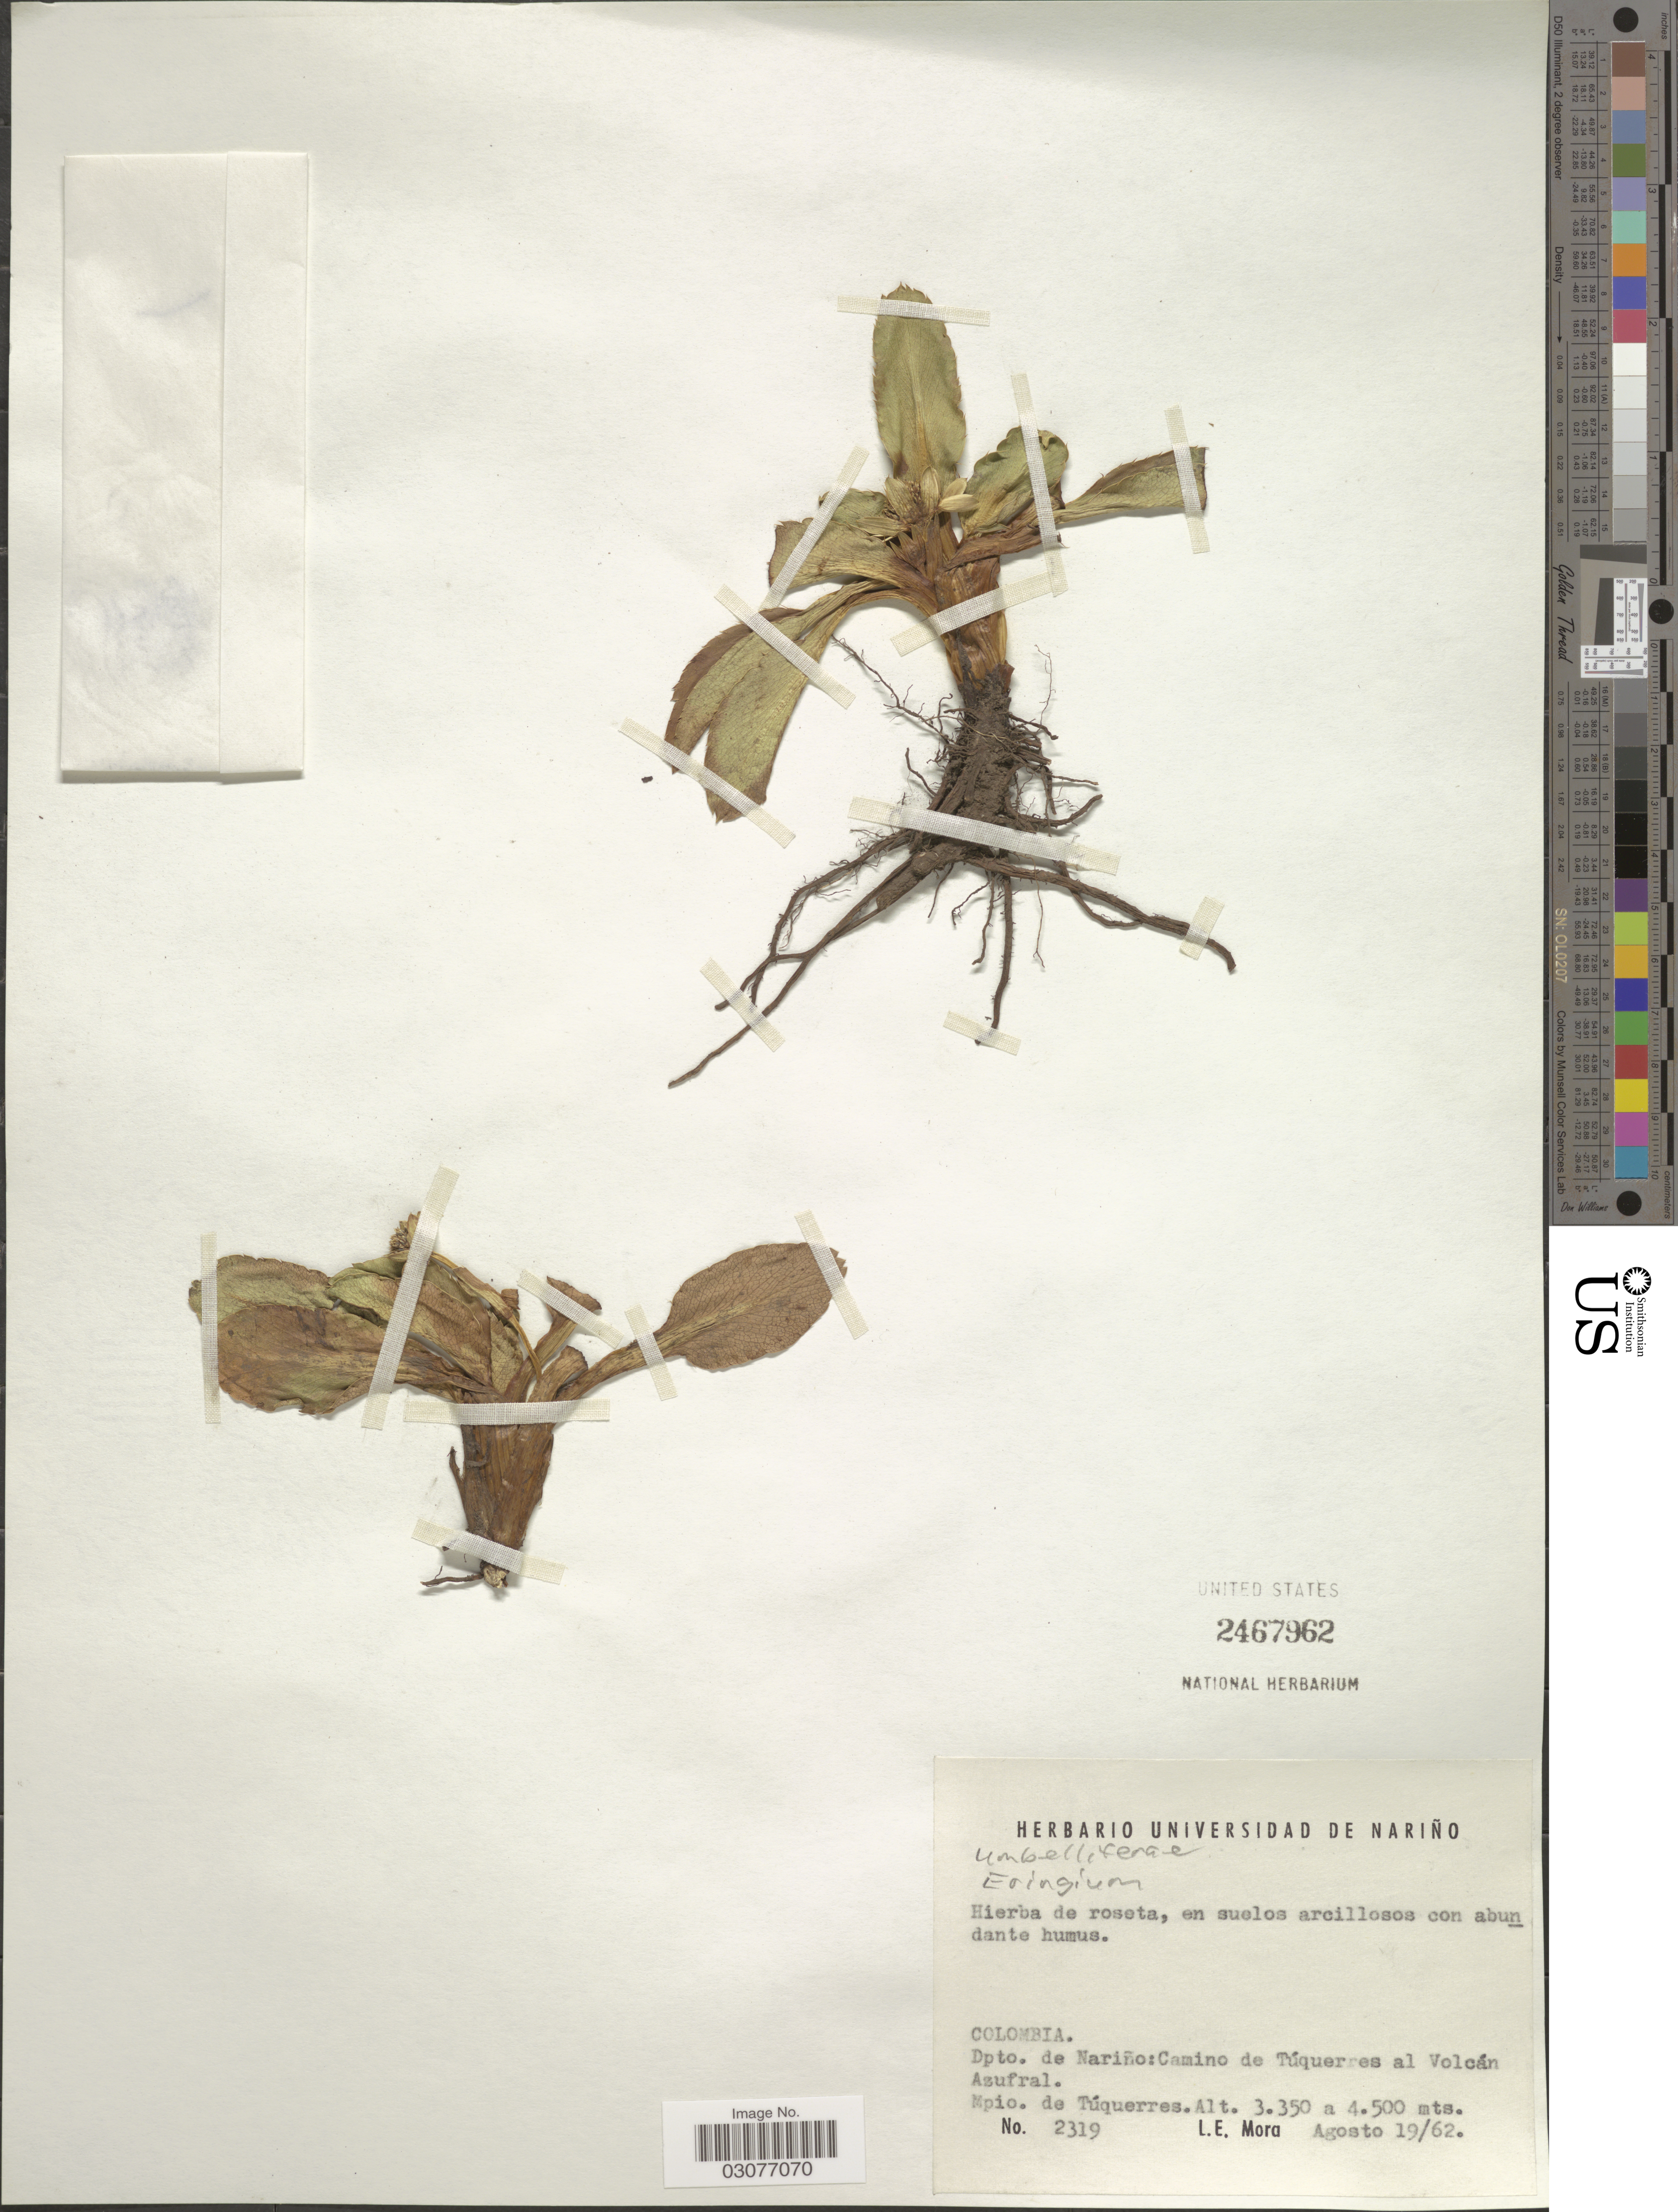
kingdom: Plantae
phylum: Tracheophyta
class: Magnoliopsida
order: Apiales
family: Apiaceae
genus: Eryngium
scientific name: Eryngium humile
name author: Cav.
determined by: Mendoza, M.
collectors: L. Mora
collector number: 2319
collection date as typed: Transcribed d/m/y: 19/8/62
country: Colombia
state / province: Nariño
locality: Dpto. de Nariño: Camino de Túquerres al Volcán Azufral. Mpio. de Túquerres.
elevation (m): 3350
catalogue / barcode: US 2467962